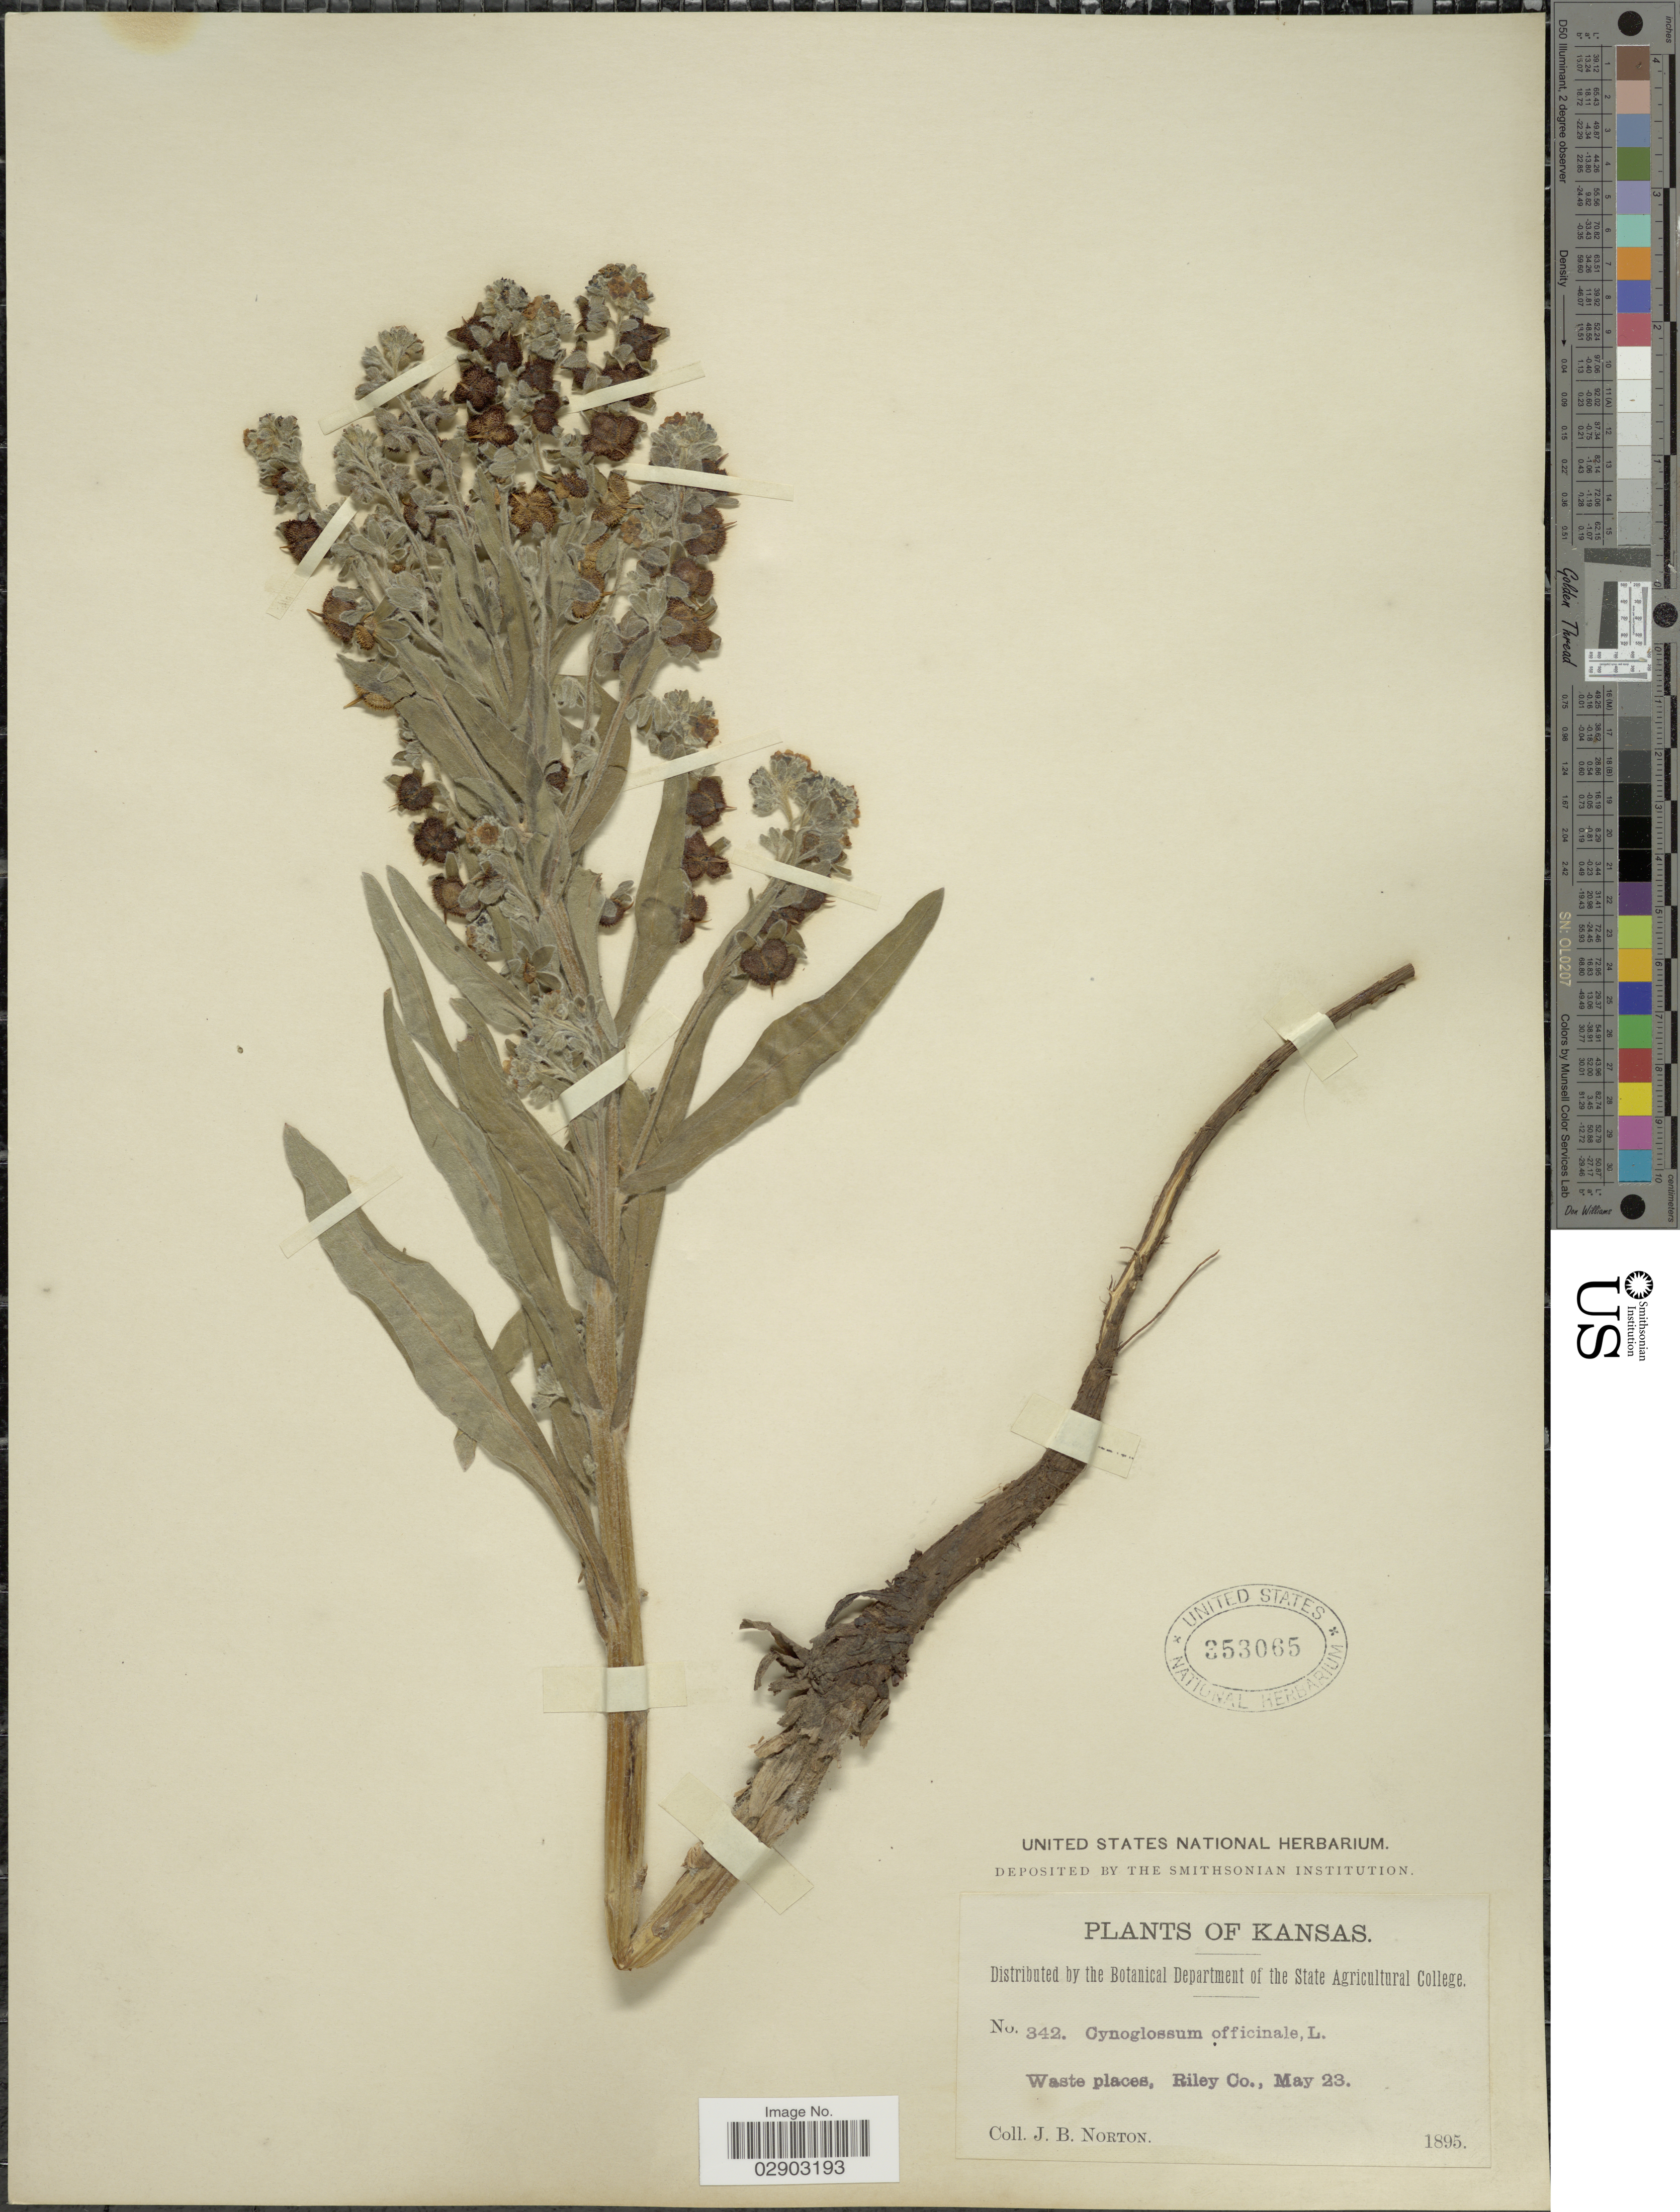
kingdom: Plantae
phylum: Tracheophyta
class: Magnoliopsida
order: Boraginales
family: Boraginaceae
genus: Cynoglossum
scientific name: Cynoglossum officinale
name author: L.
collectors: J. B. Norton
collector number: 342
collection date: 1895-05-23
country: United States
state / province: Kansas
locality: Riley Co.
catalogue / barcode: US 353065